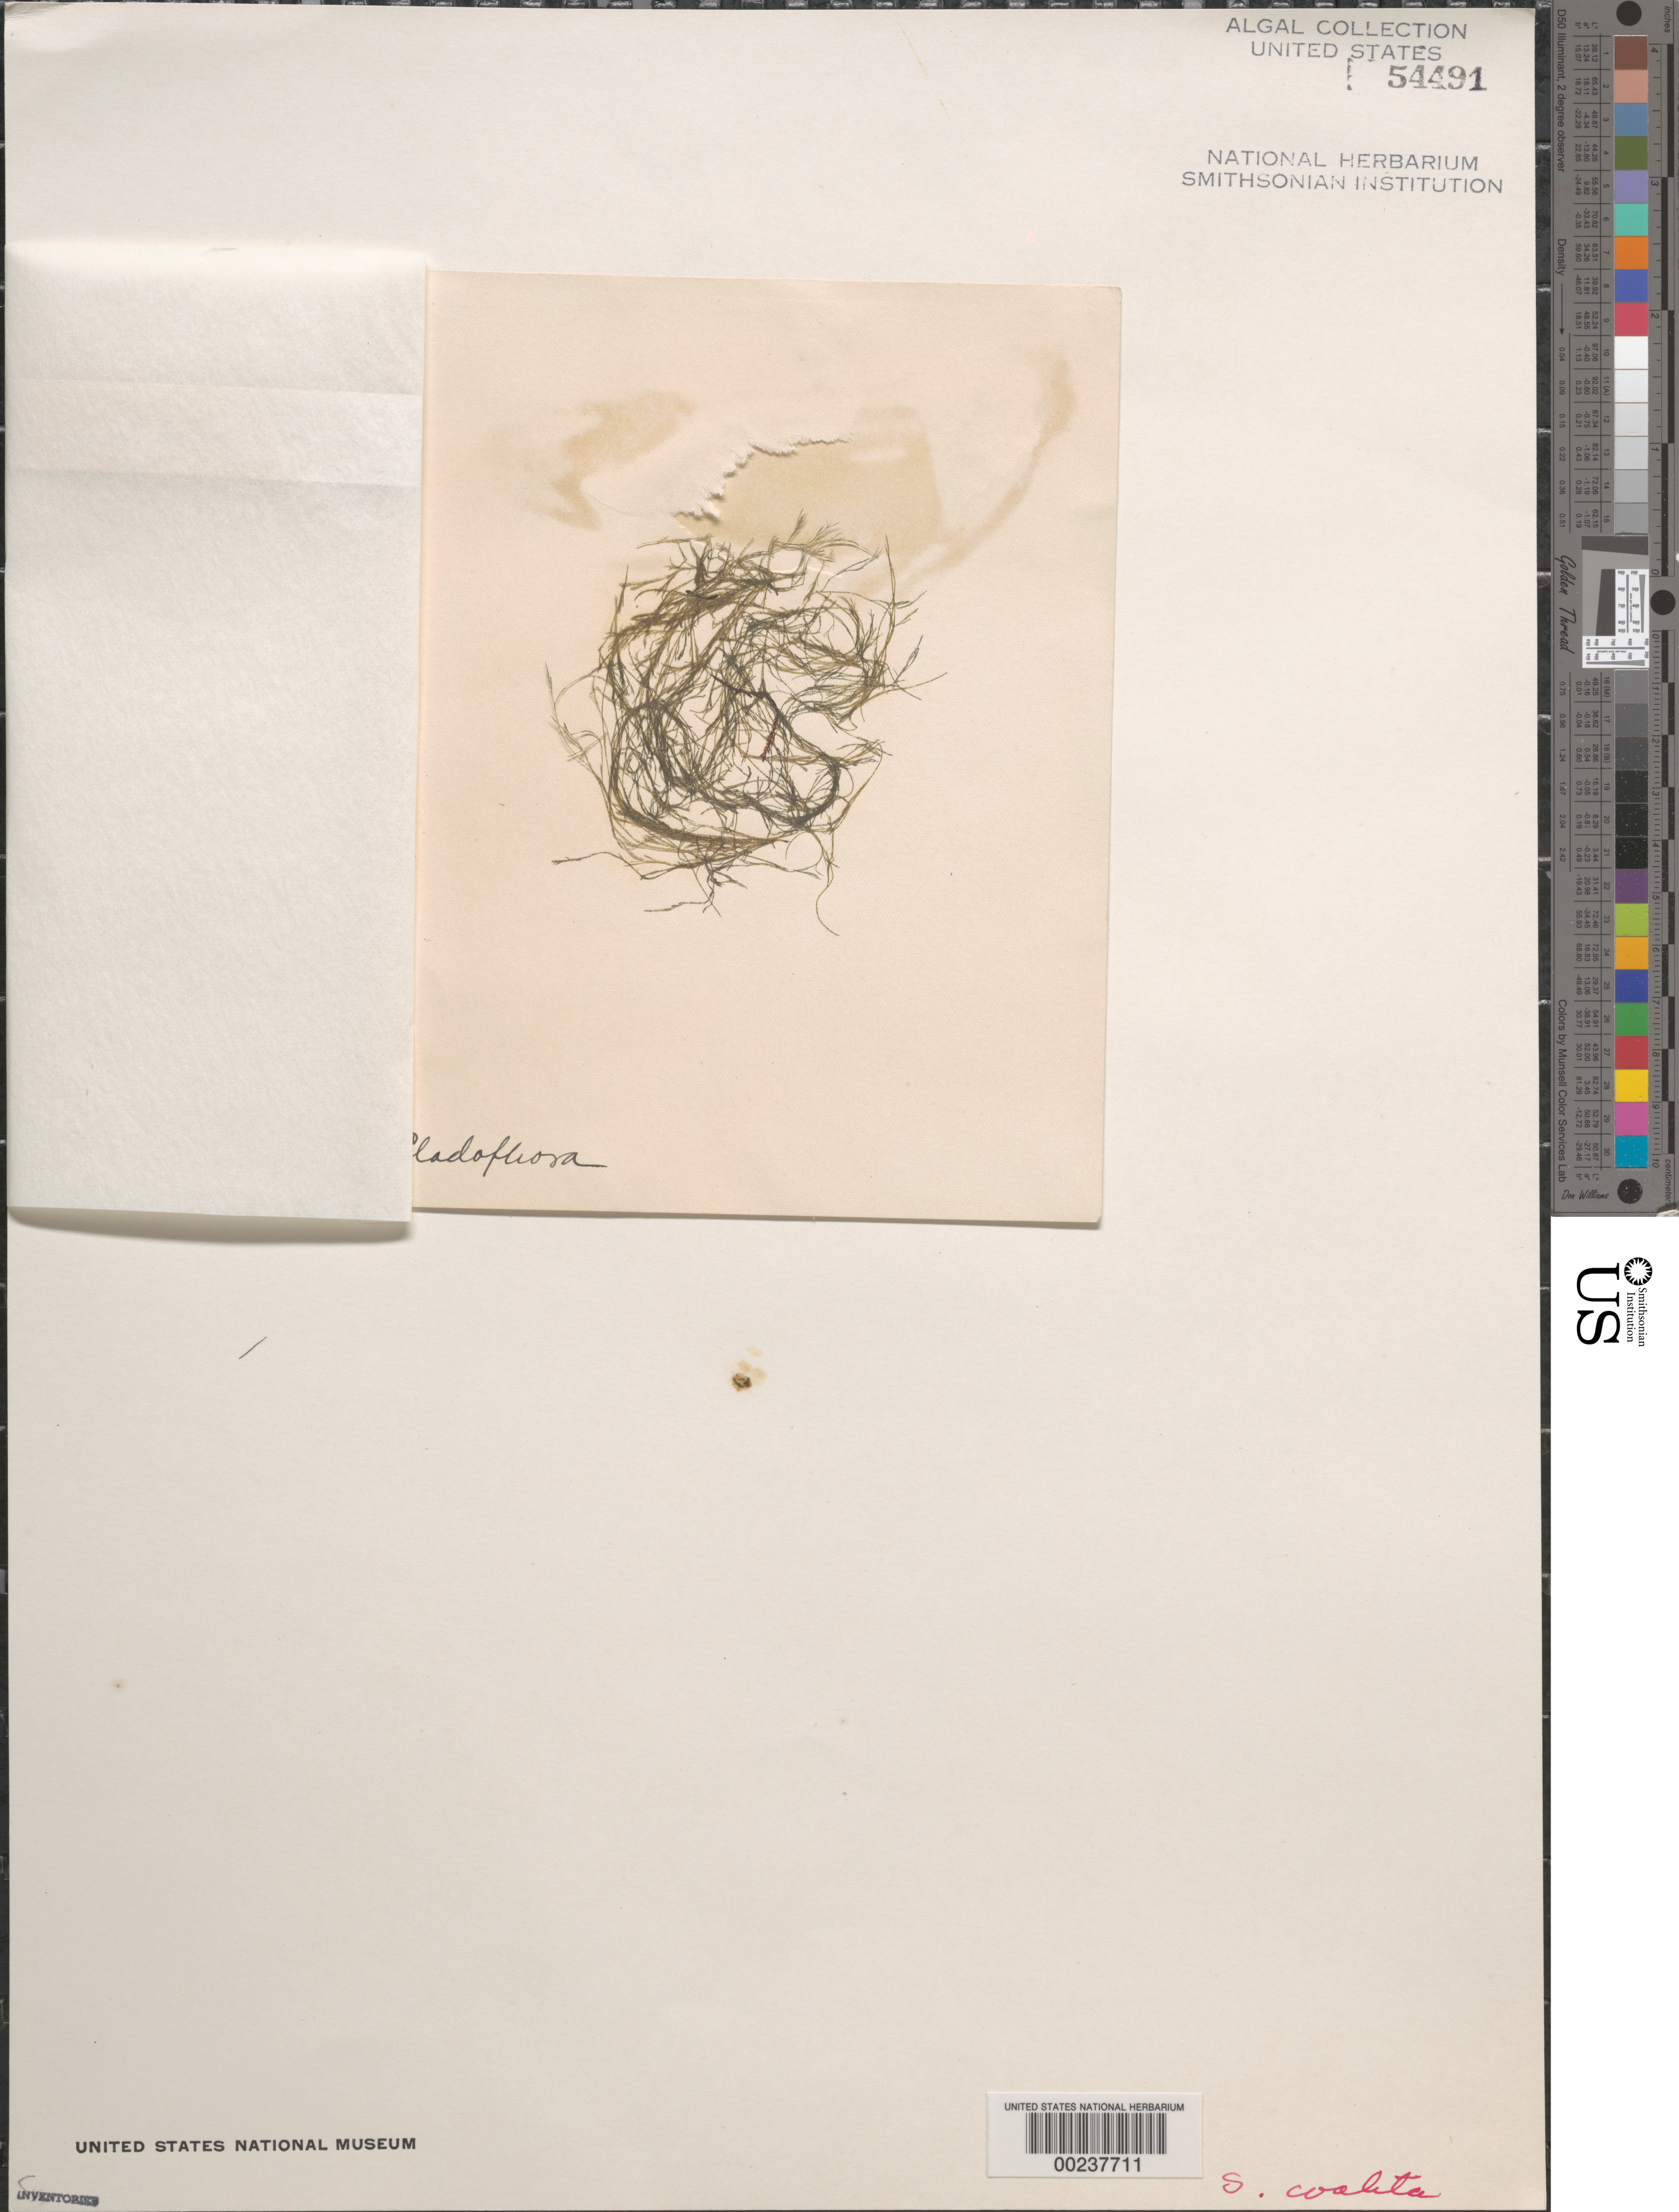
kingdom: Plantae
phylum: Chlorophyta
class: Ulvophyceae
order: Ulotrichales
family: Ulotrichaceae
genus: Acrosiphonia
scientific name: Acrosiphonia coalita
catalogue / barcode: US 54491